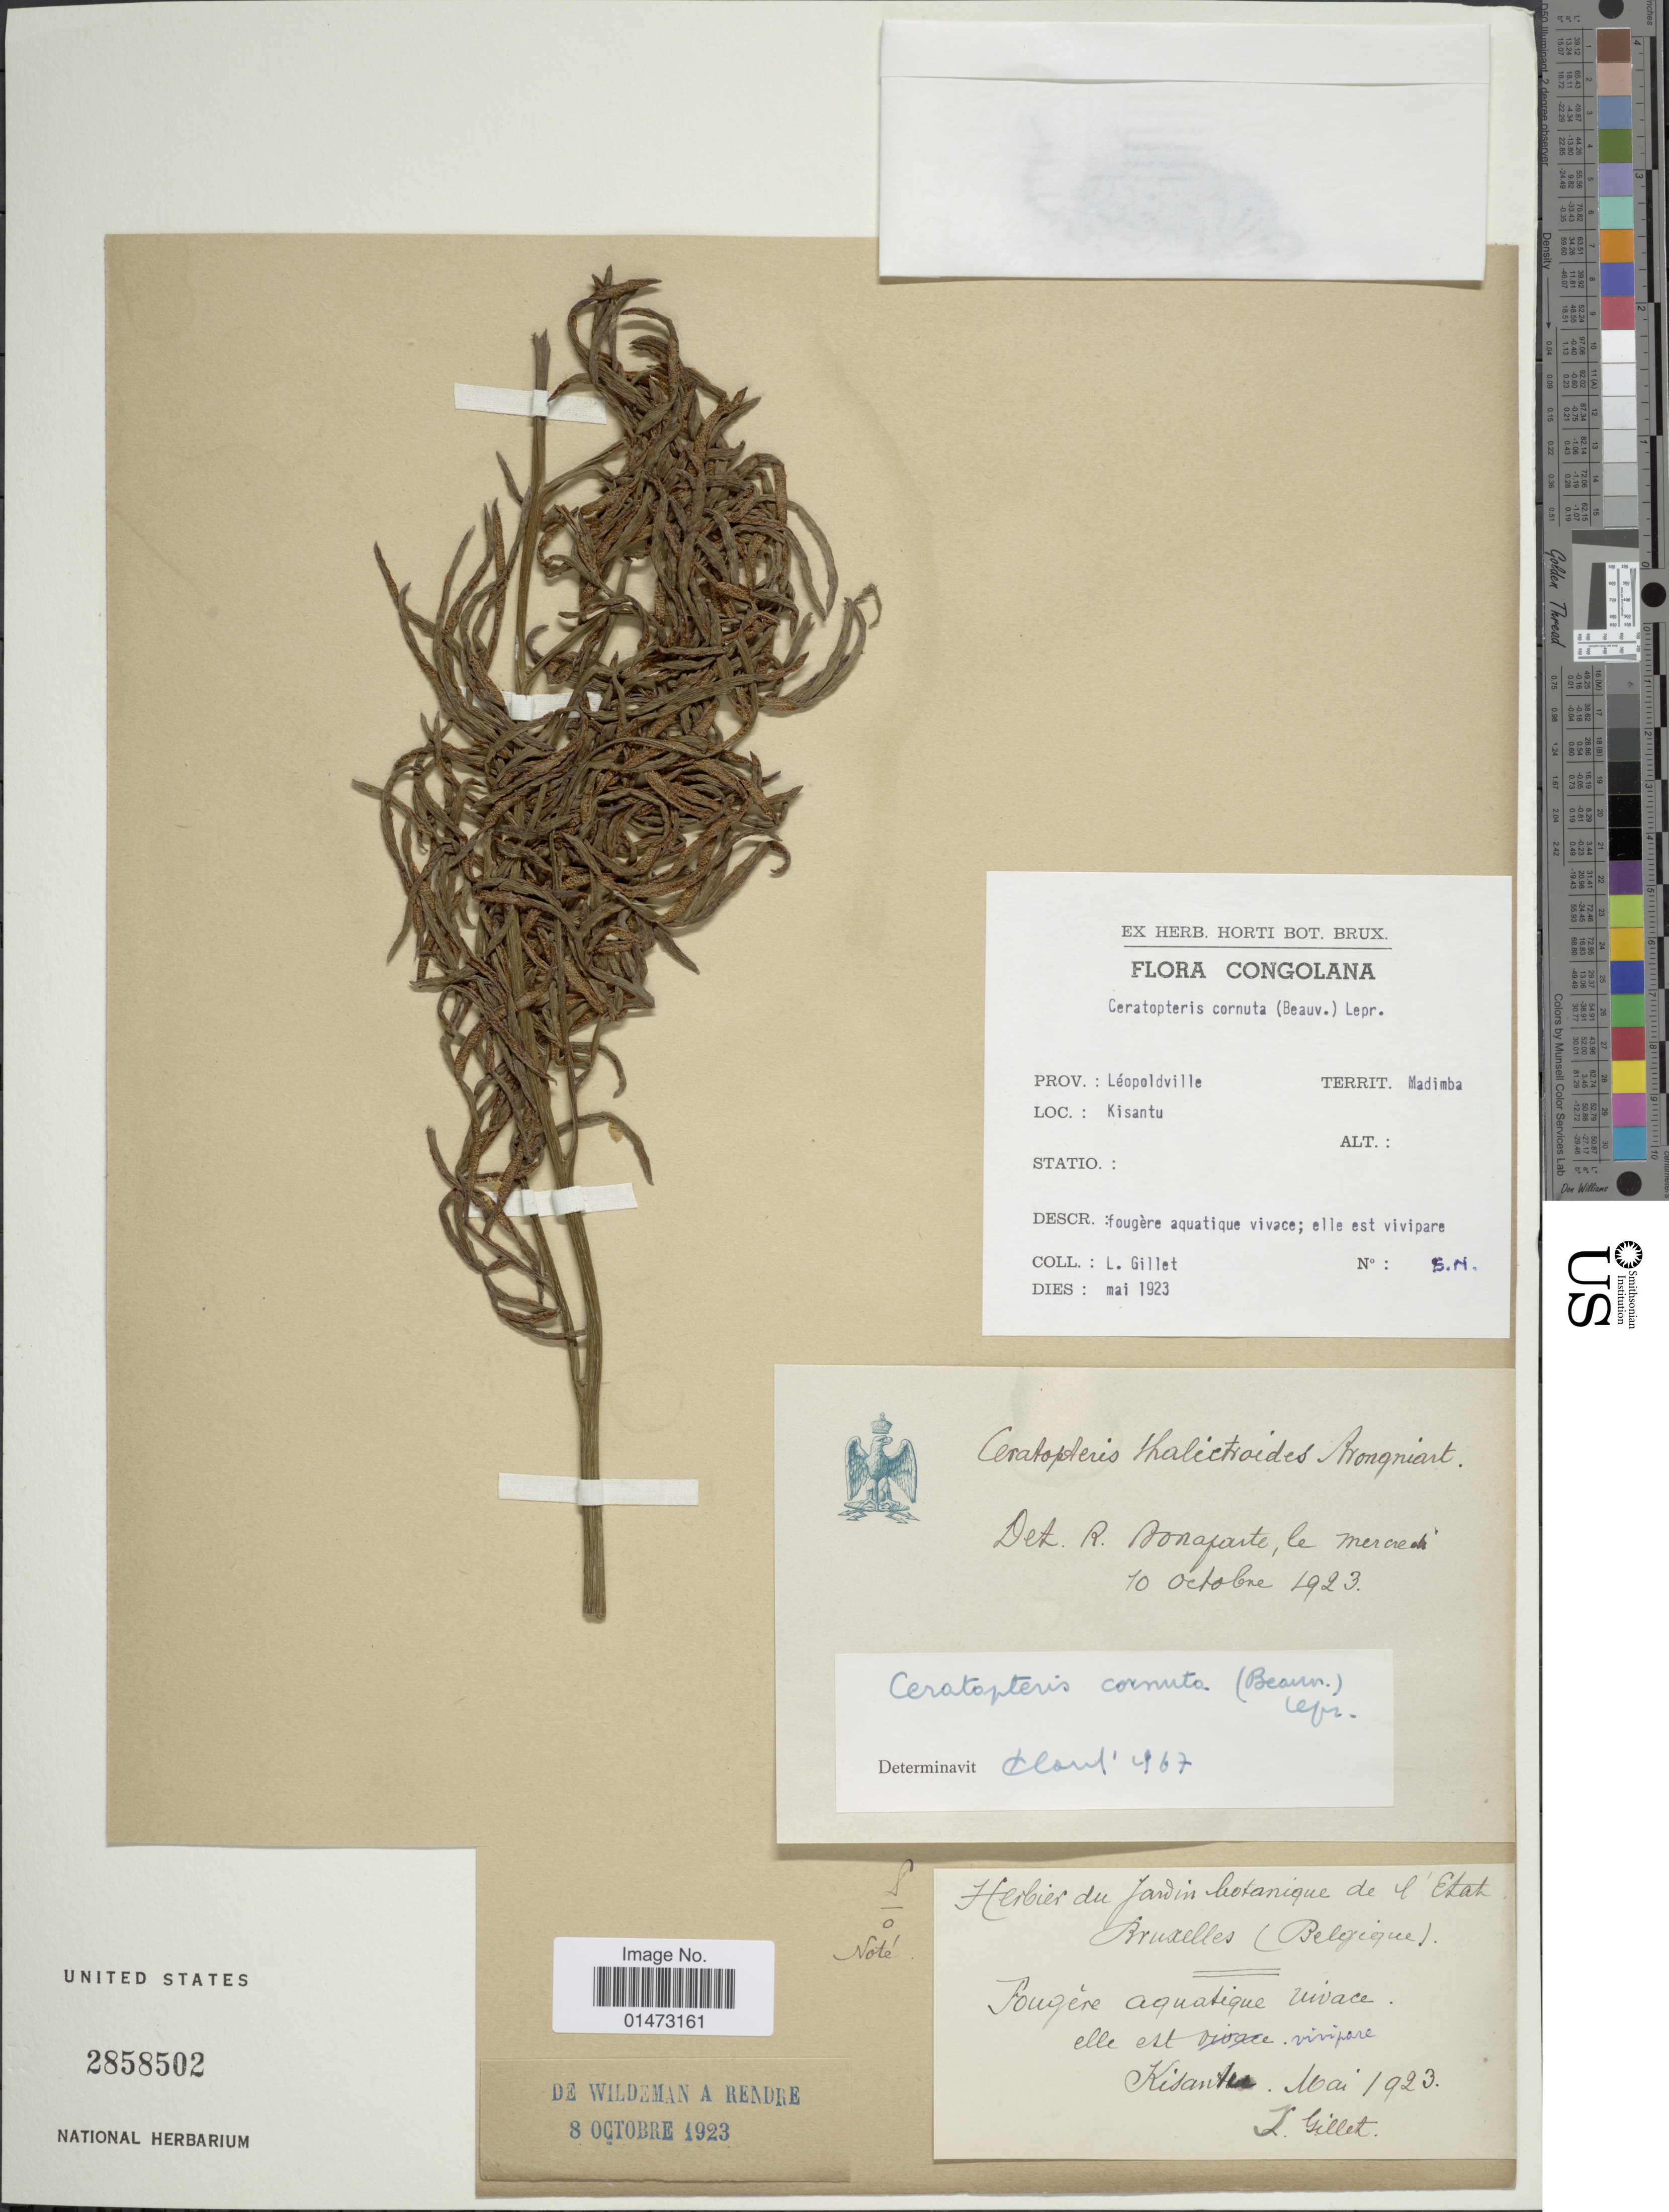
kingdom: Plantae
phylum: Tracheophyta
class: Polypodiopsida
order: Polypodiales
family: Pteridaceae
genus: Ceratopteris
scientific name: Ceratopteris cornuta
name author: (P. Beauv.) Le Prieur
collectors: J. B. Gillett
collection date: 1923-05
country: Congo, Democratic Republic of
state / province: Kongo Central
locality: Prov.: Léopoldville. Territ. Madimba. Kisantu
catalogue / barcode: US 2858502